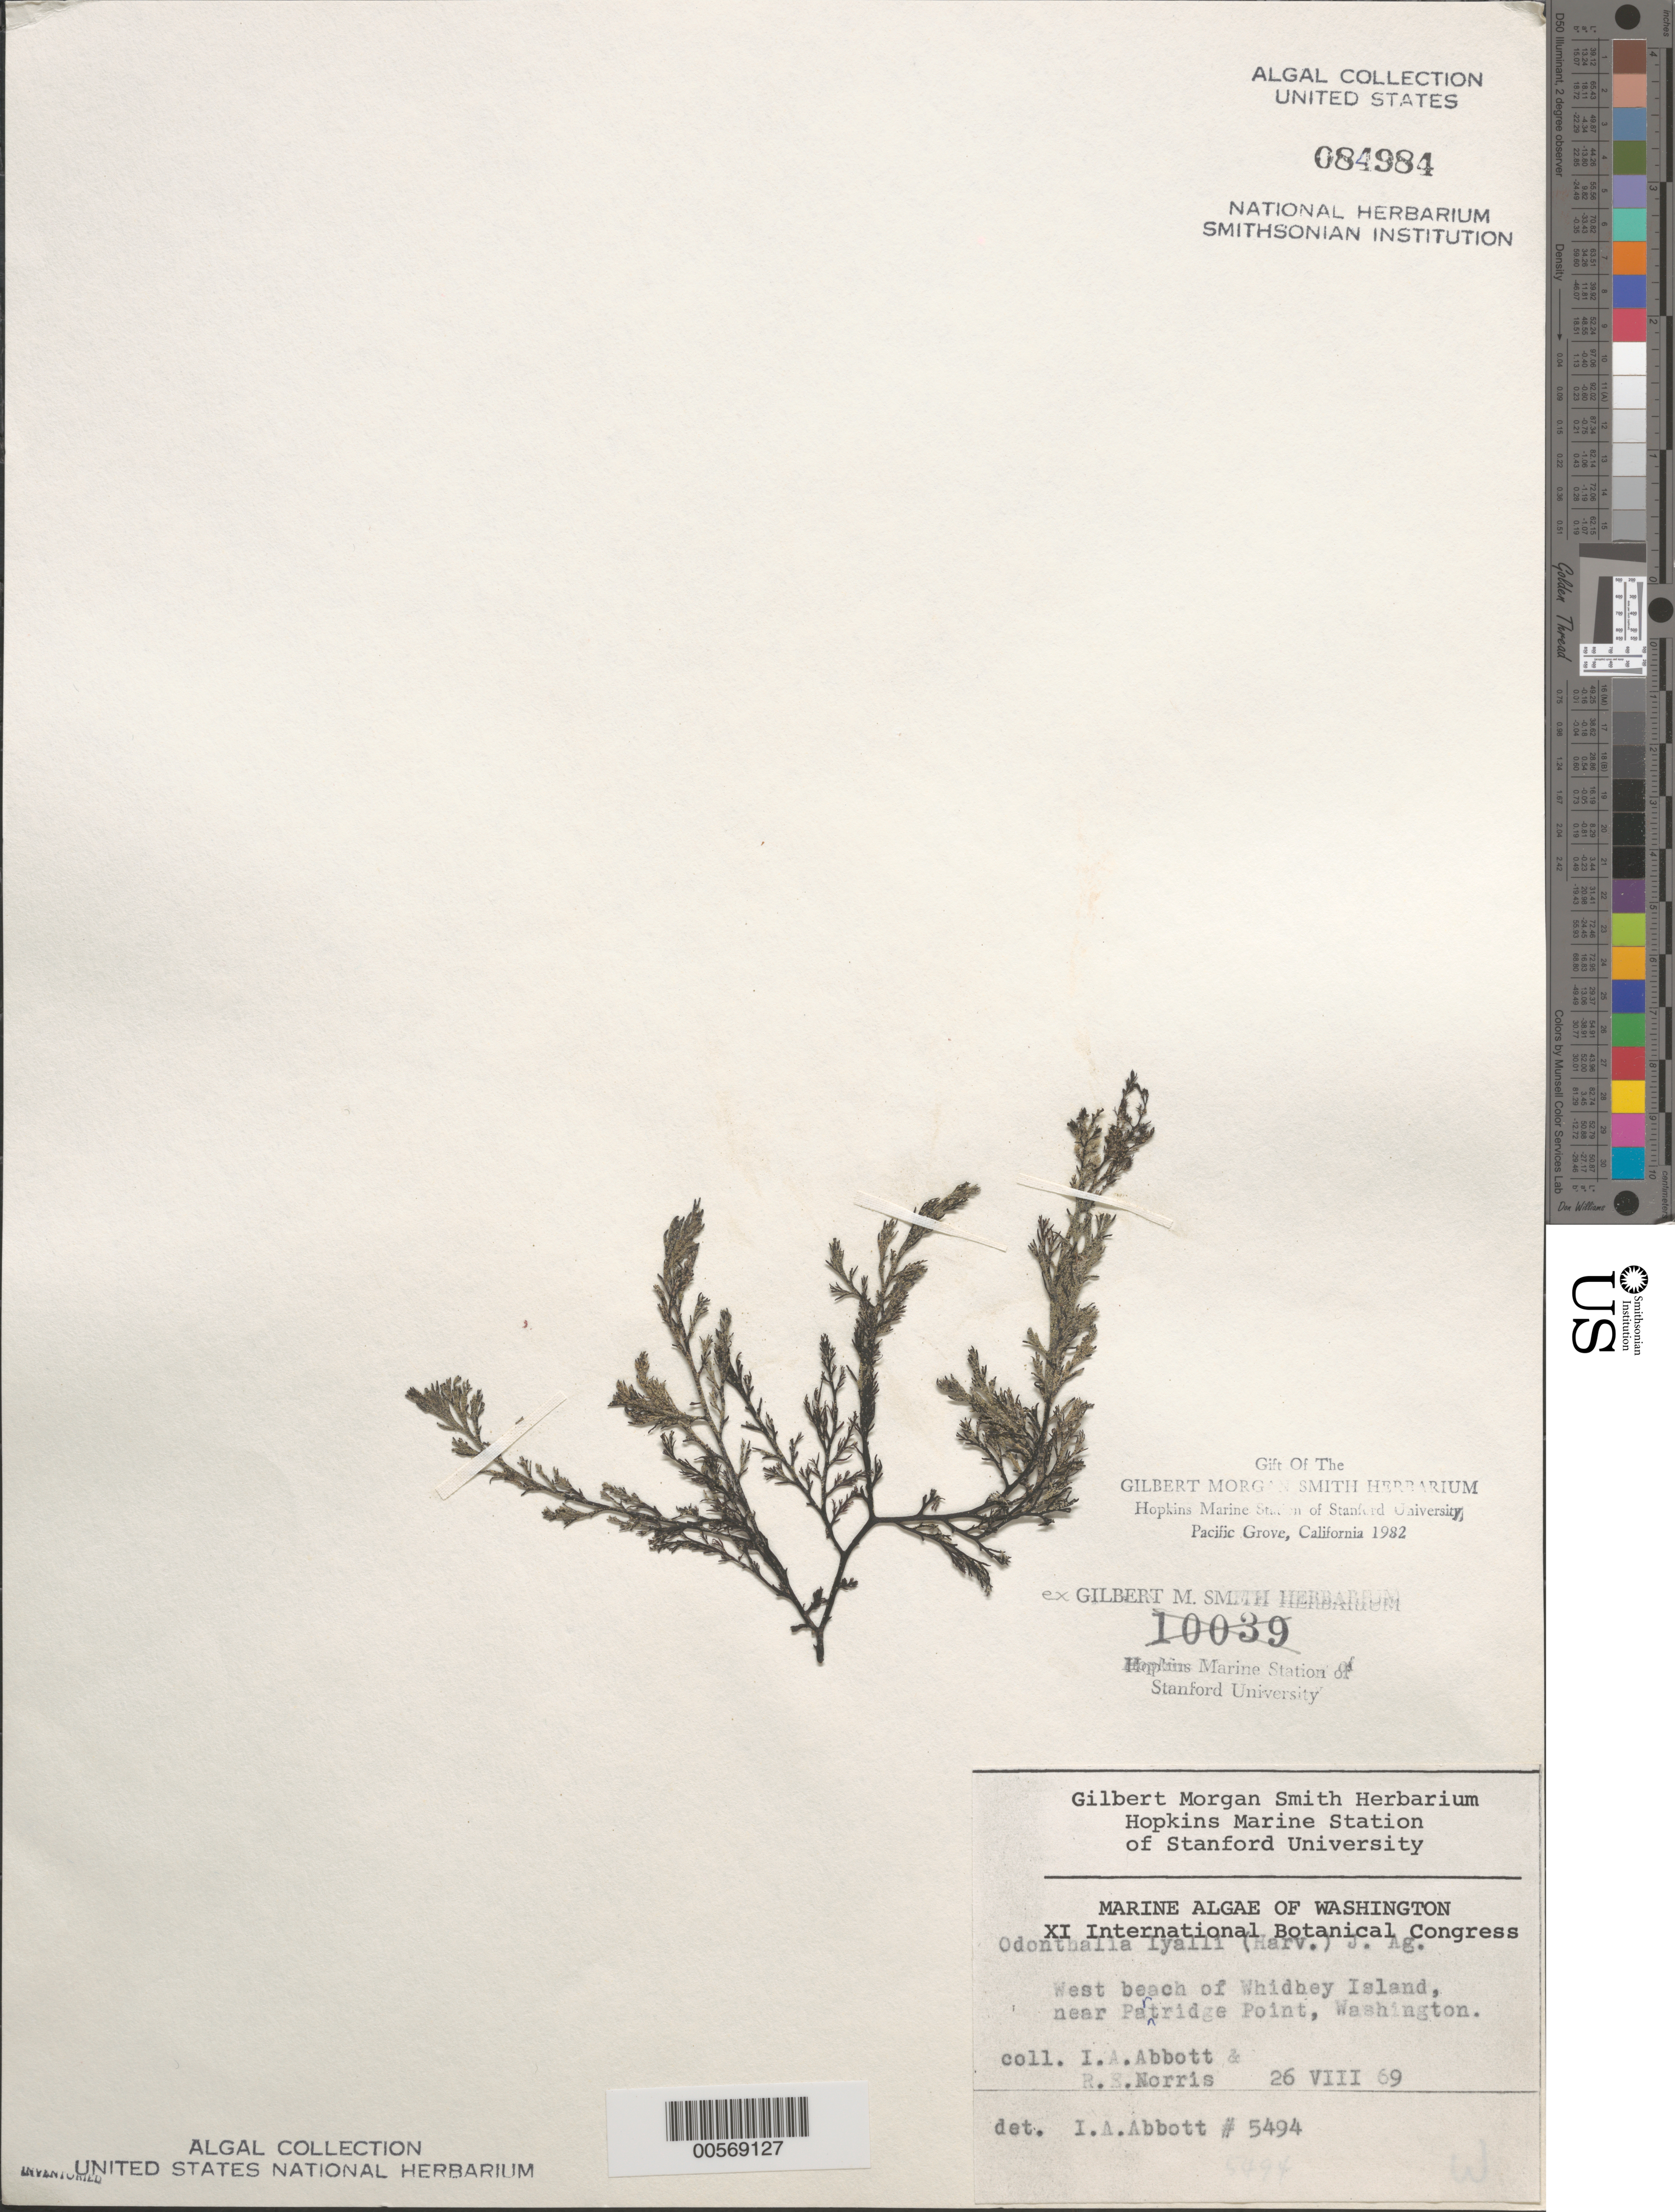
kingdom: Plantae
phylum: Rhodophyta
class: Florideophyceae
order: Ceramiales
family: Rhodomelaceae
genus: Odonthalia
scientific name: Odonthalia lyallii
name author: (Harv.) J. Agardh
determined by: Abbott, Isabella A.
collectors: I. A. Abbott & R. E. Norris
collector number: IAA 5494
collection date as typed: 26 Aug 1969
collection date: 1969-08-26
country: United States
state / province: Washington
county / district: Island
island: Whidbey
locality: West Beach near Partridge Point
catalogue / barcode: US 84984